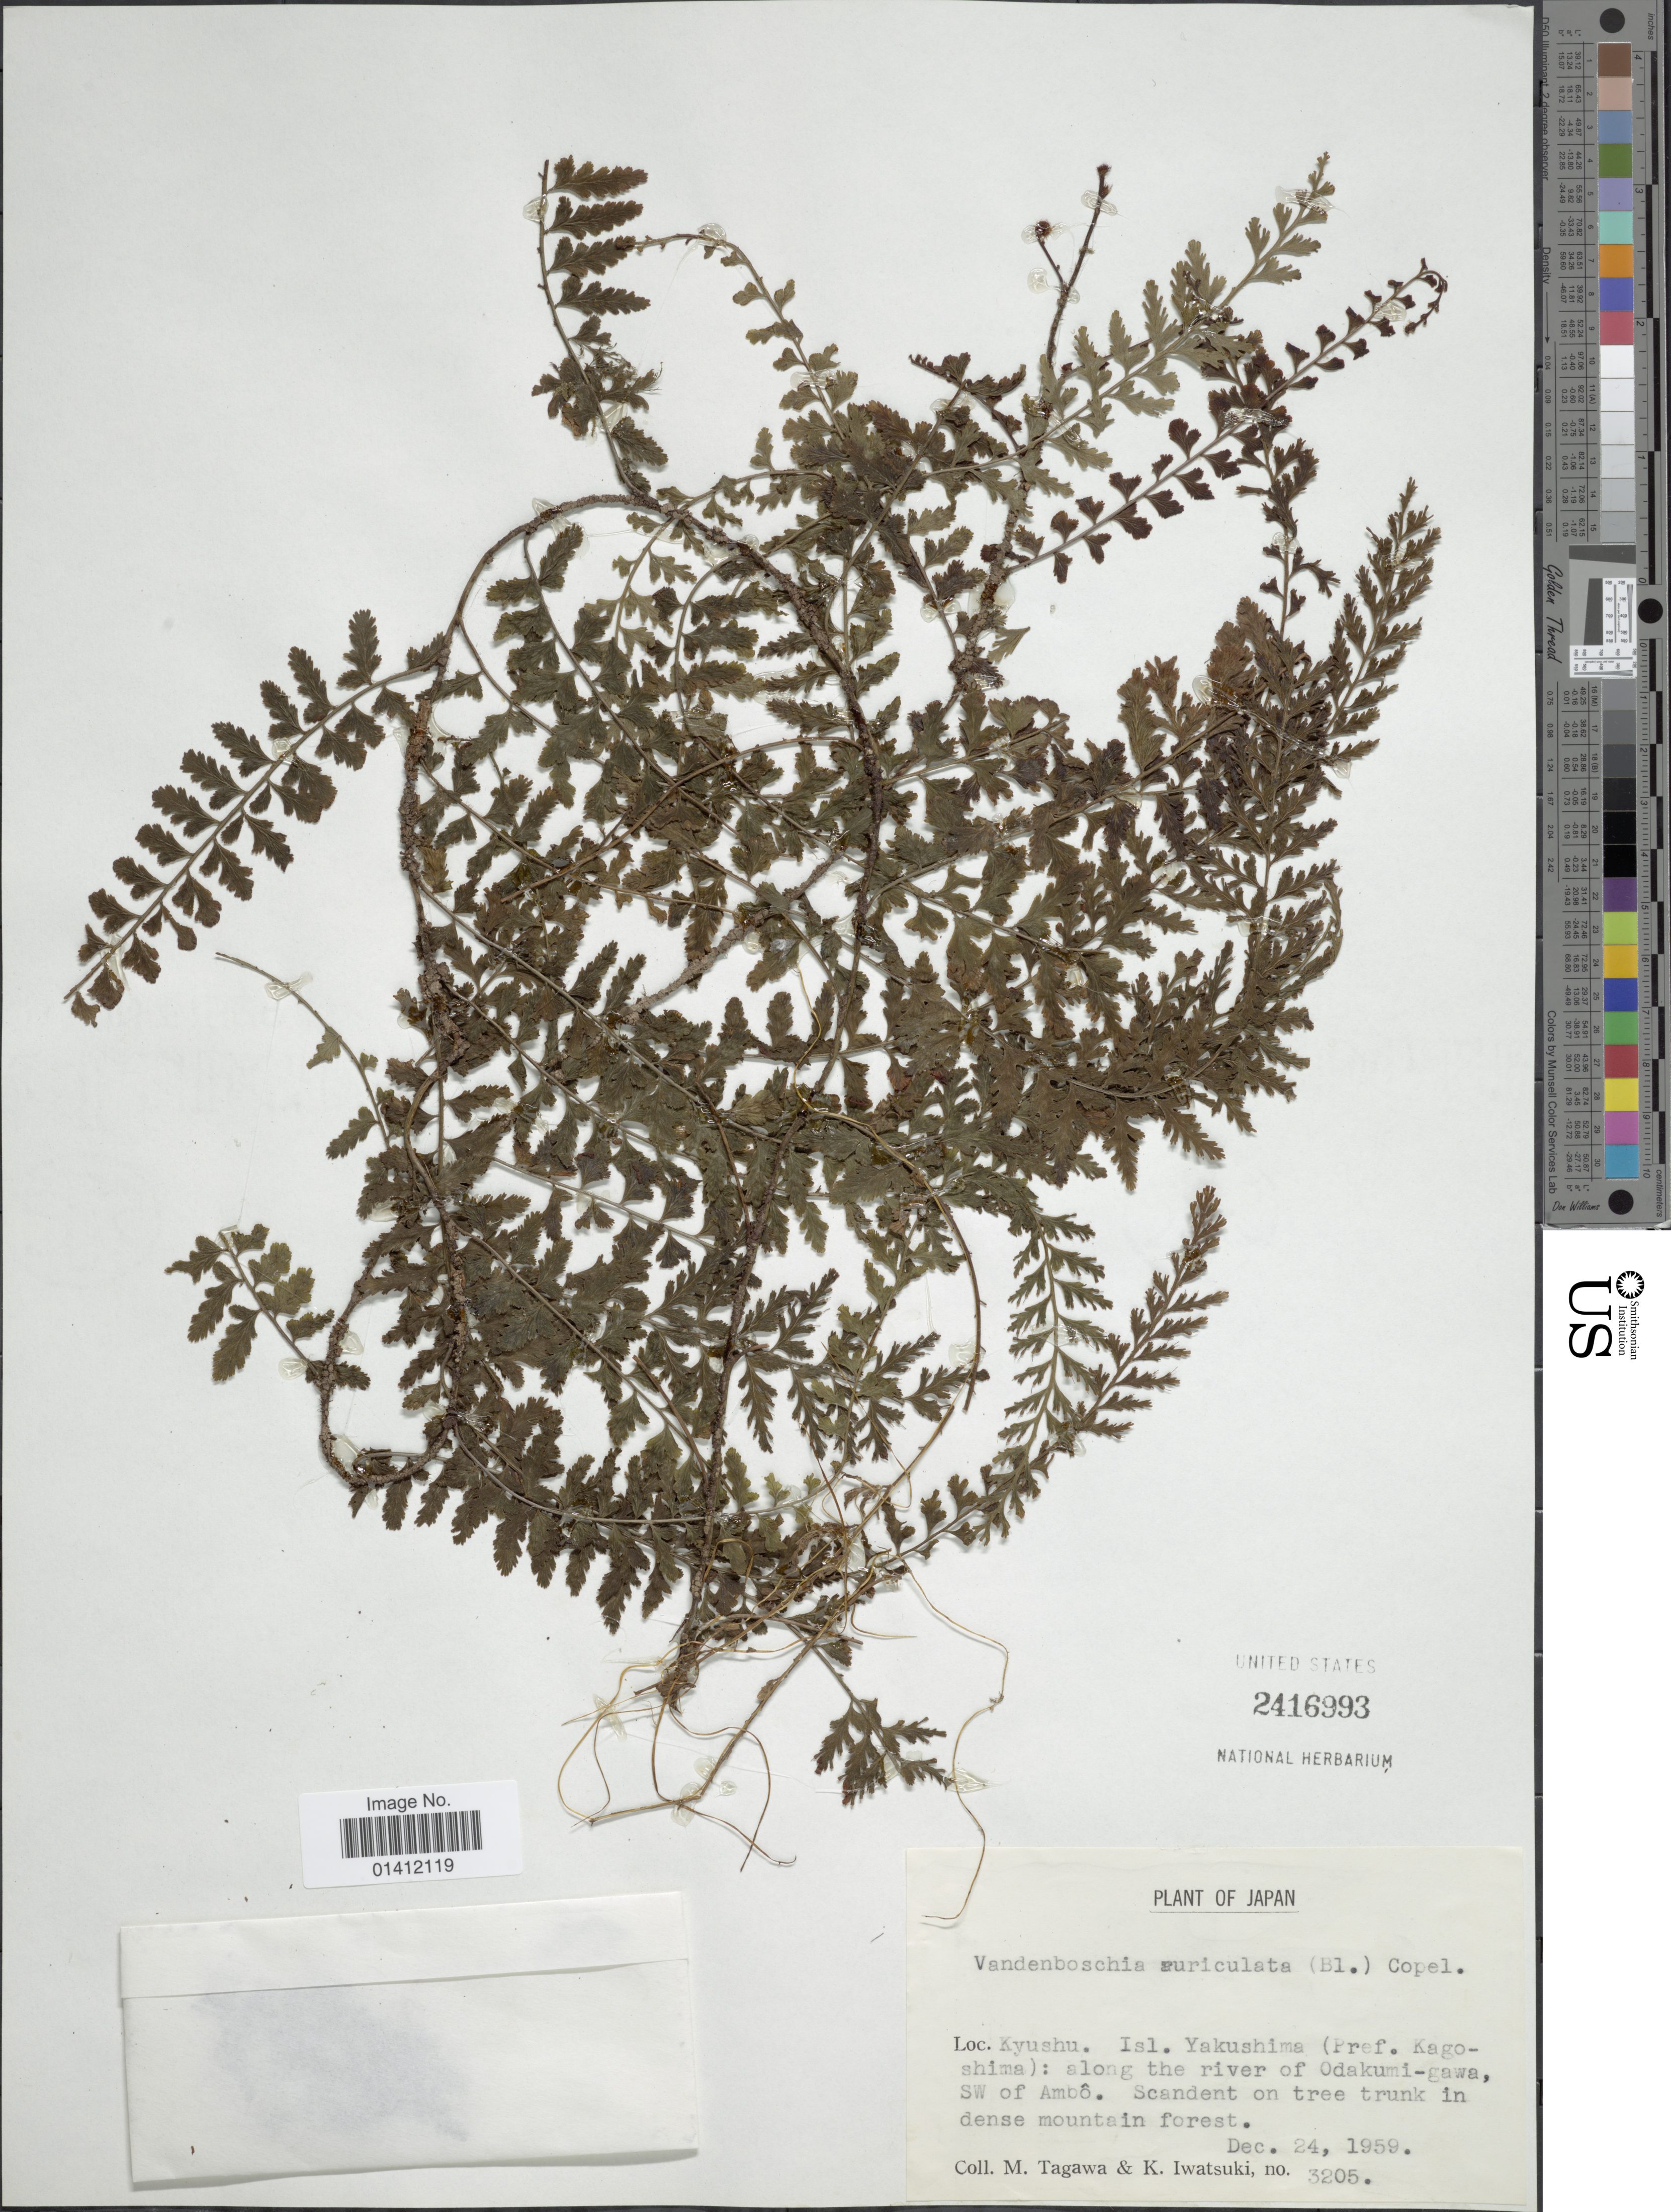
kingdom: Plantae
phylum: Tracheophyta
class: Polypodiopsida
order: Hymenophyllales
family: Hymenophyllaceae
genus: Vandenboschia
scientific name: Vandenboschia auriculata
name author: (Blume) Copel.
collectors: M. Tagawa & K. Iwatsuki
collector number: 3205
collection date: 1959-12-24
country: Japan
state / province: Kagosima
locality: Kyushu. Isl. Yakushima (Pref. Kagoshima): along the river of Adokumi-gawa'SW of Ambo. Scandent on tree trunk in dense mountain forest.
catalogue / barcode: US 2416993